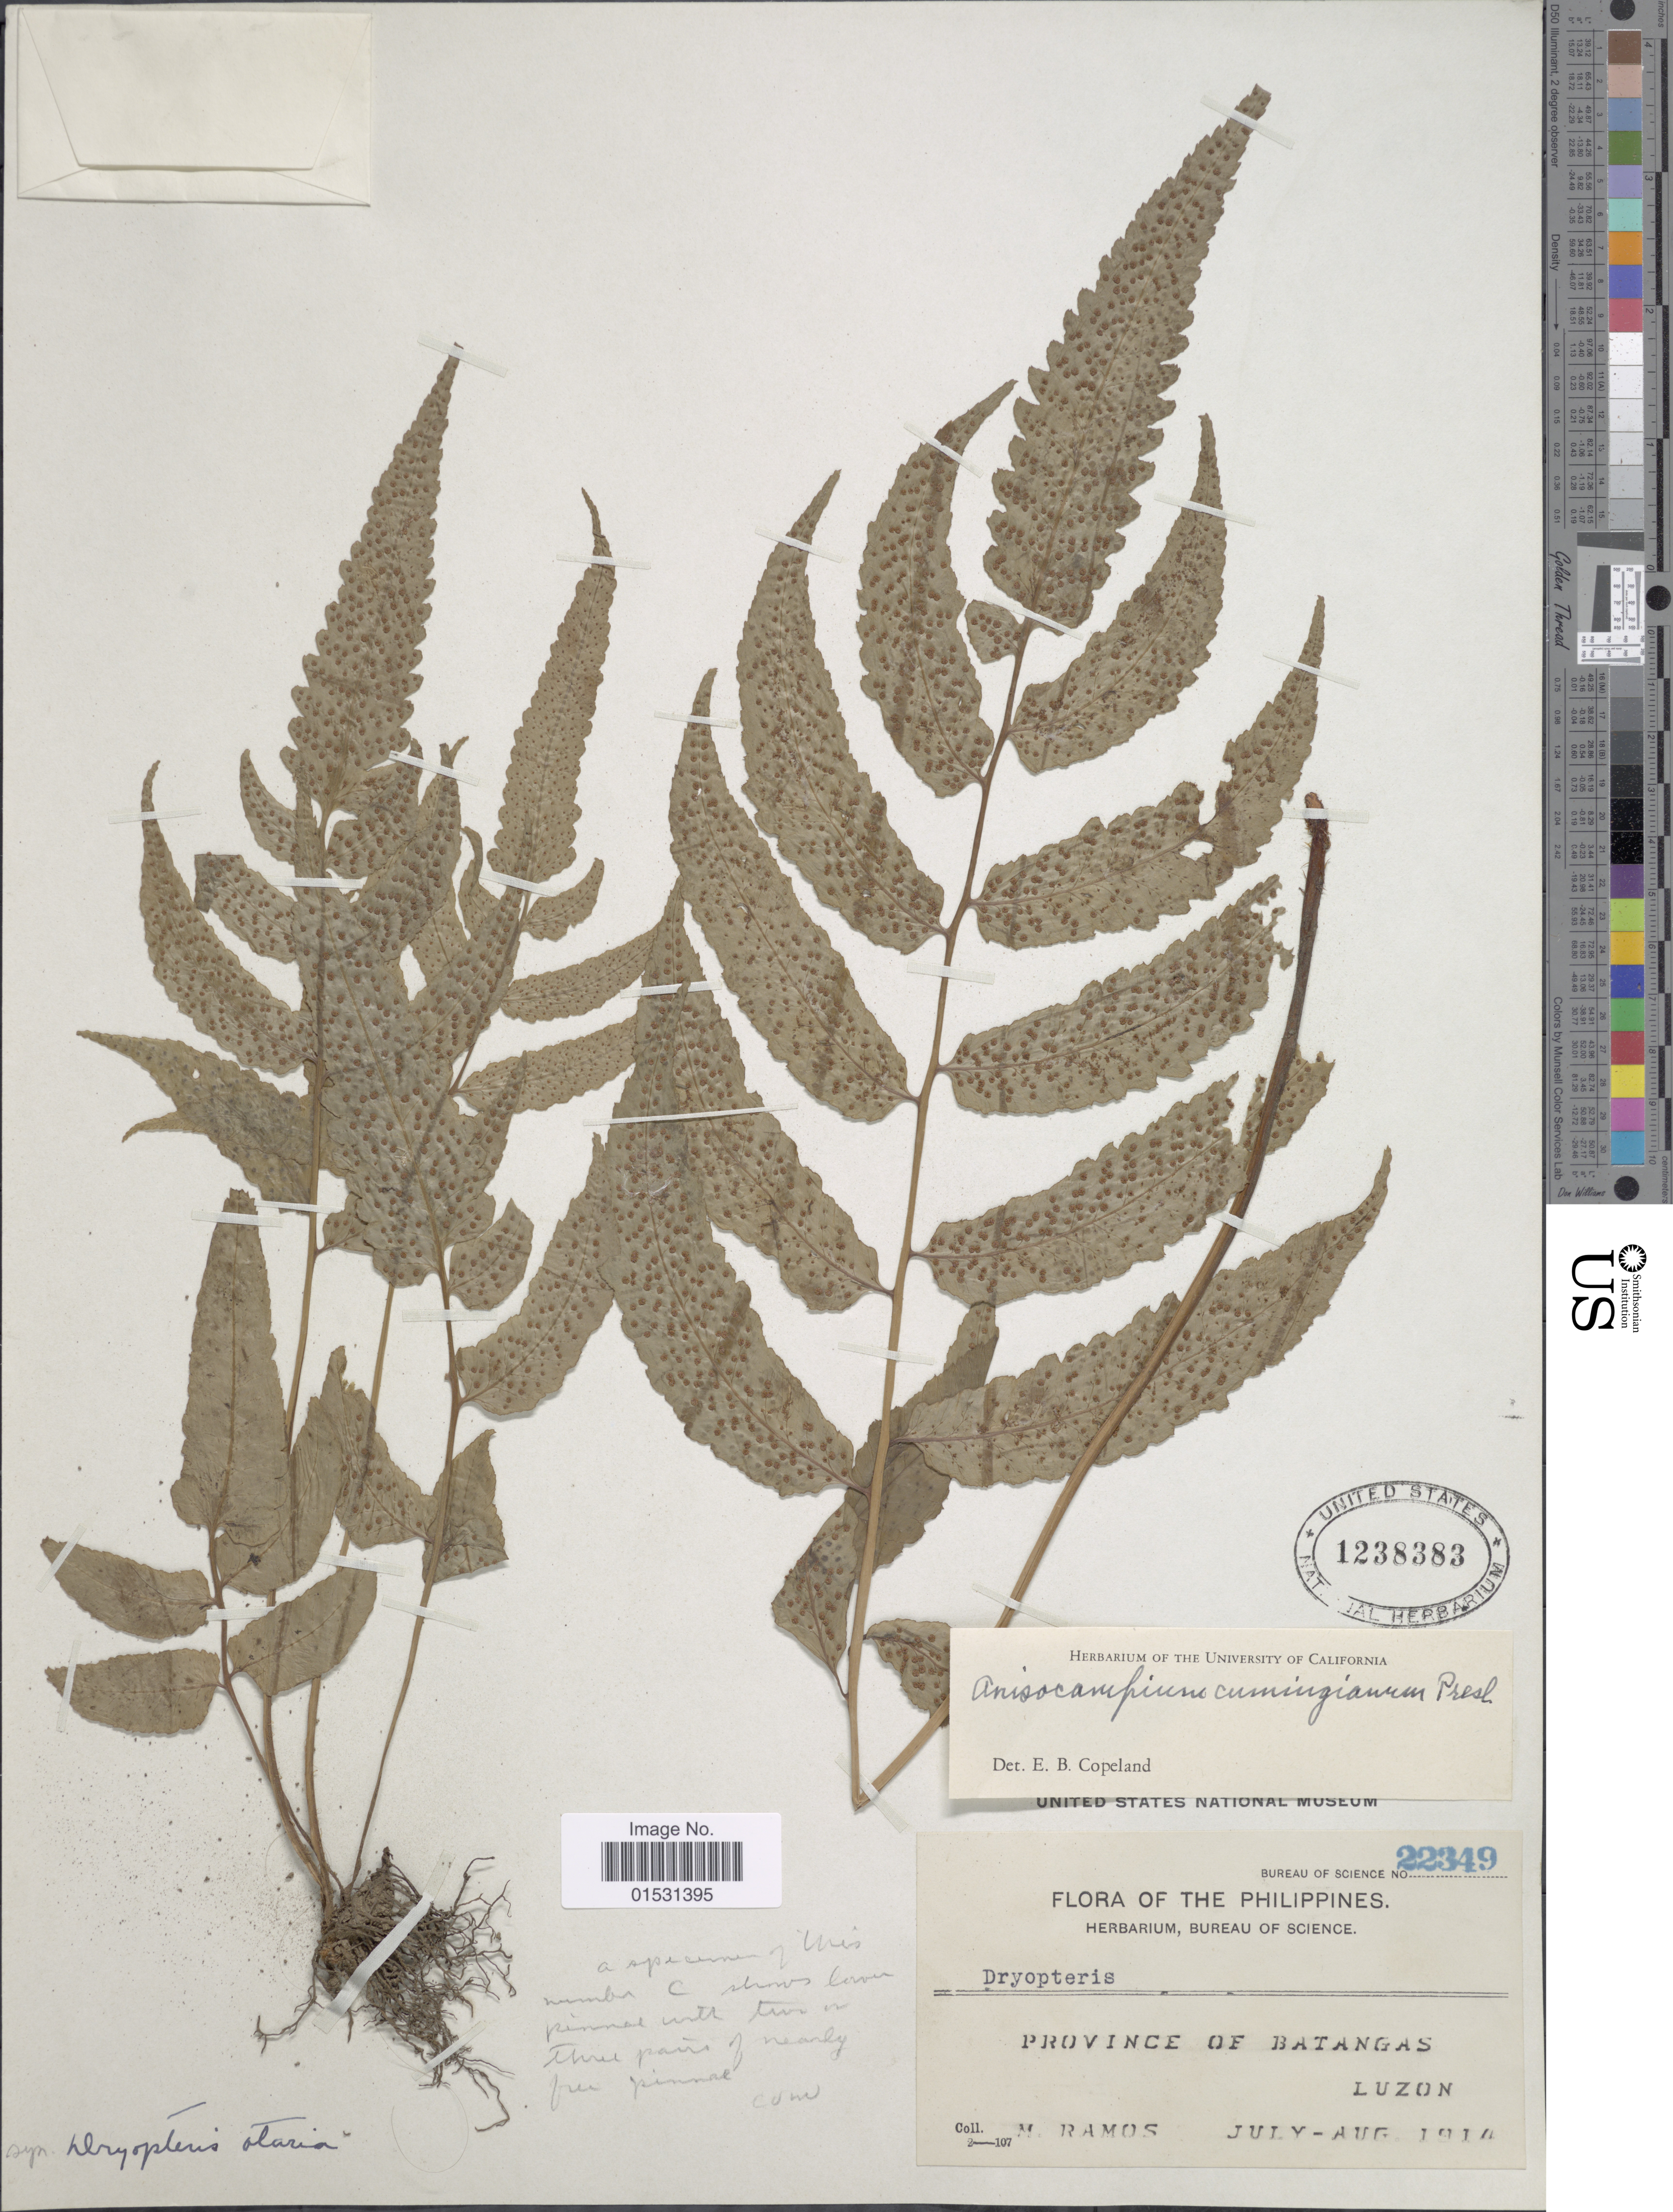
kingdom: Plantae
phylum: Tracheophyta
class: Polypodiopsida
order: Polypodiales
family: Athyriaceae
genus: Athyrium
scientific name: Athyrium cumingianum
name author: (C. Presl)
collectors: M. Ramos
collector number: Bureau of Science 22349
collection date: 1914-07/1914-08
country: Philippines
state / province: Cagayan Valley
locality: Province of Batangas. Luzon.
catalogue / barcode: US 1238383